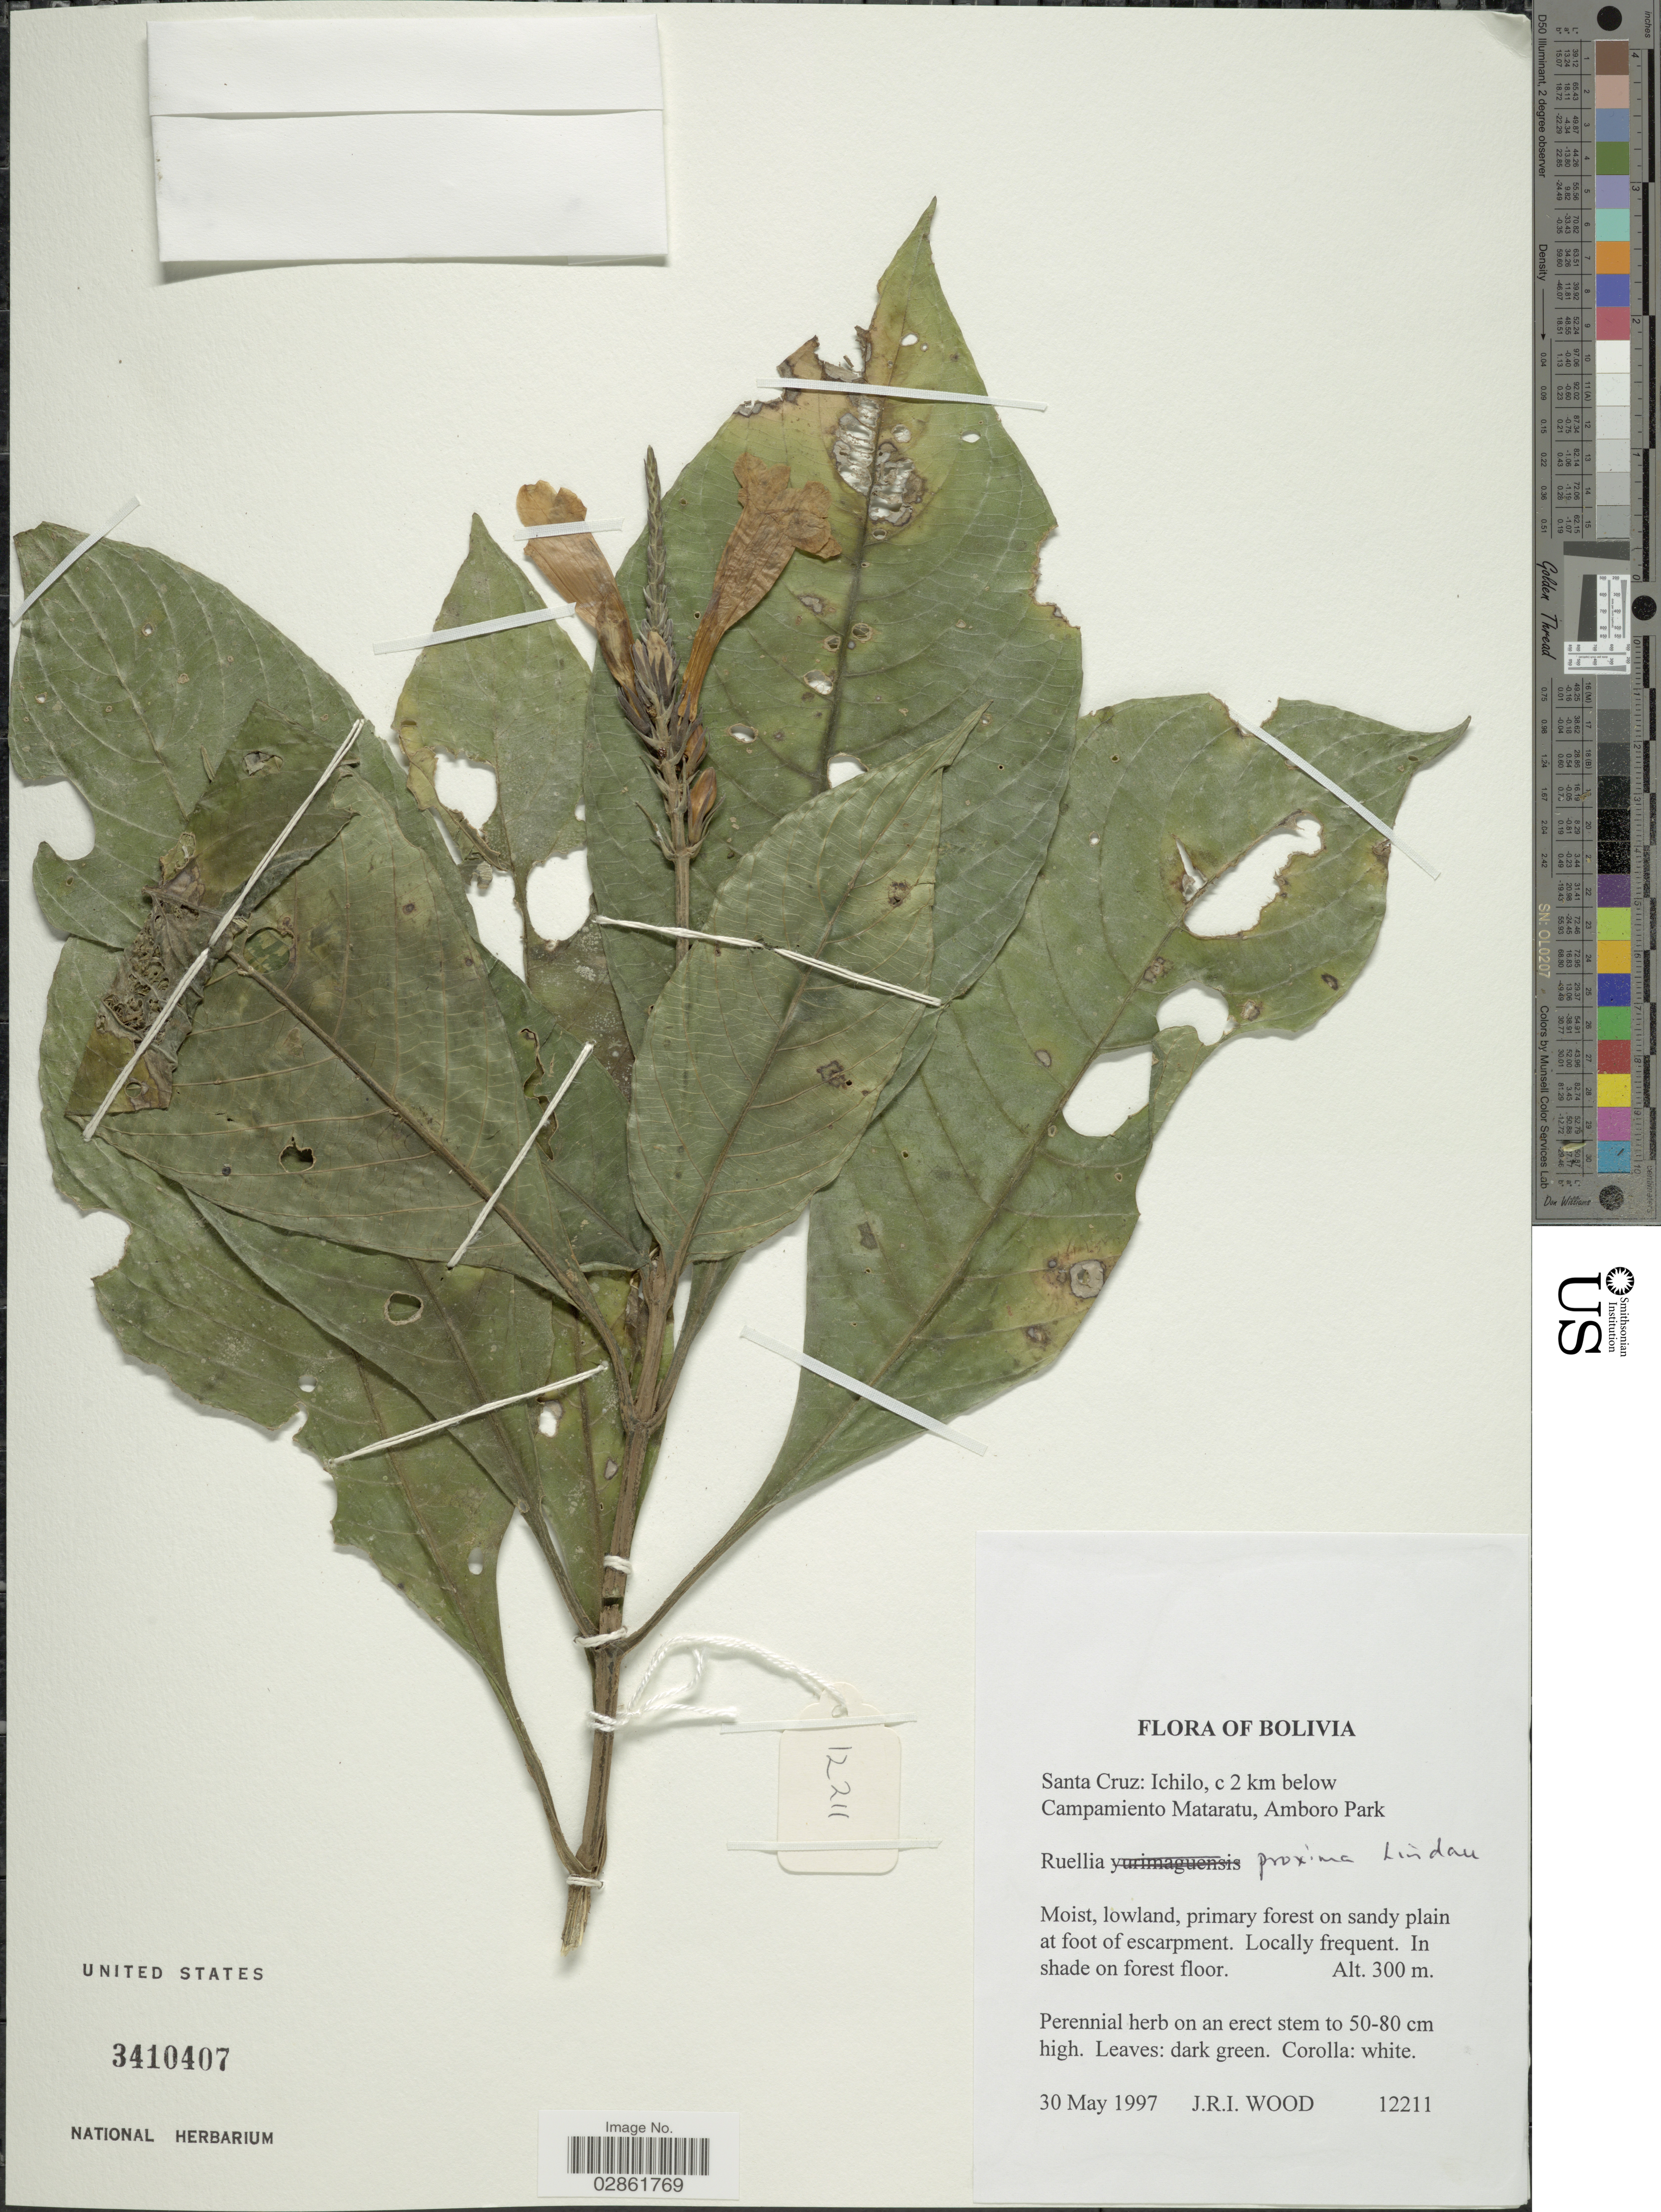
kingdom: Plantae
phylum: Tracheophyta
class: Magnoliopsida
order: Lamiales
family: Acanthaceae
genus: Ruellia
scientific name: Ruellia proxima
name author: Lindau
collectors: J. R. I. Wood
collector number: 12211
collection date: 1997-05-30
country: Bolivia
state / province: Santa Cruz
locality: Ichilo, c 2 km below Campamiento Mataratu, Amboro Park.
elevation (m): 300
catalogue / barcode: US 3410407